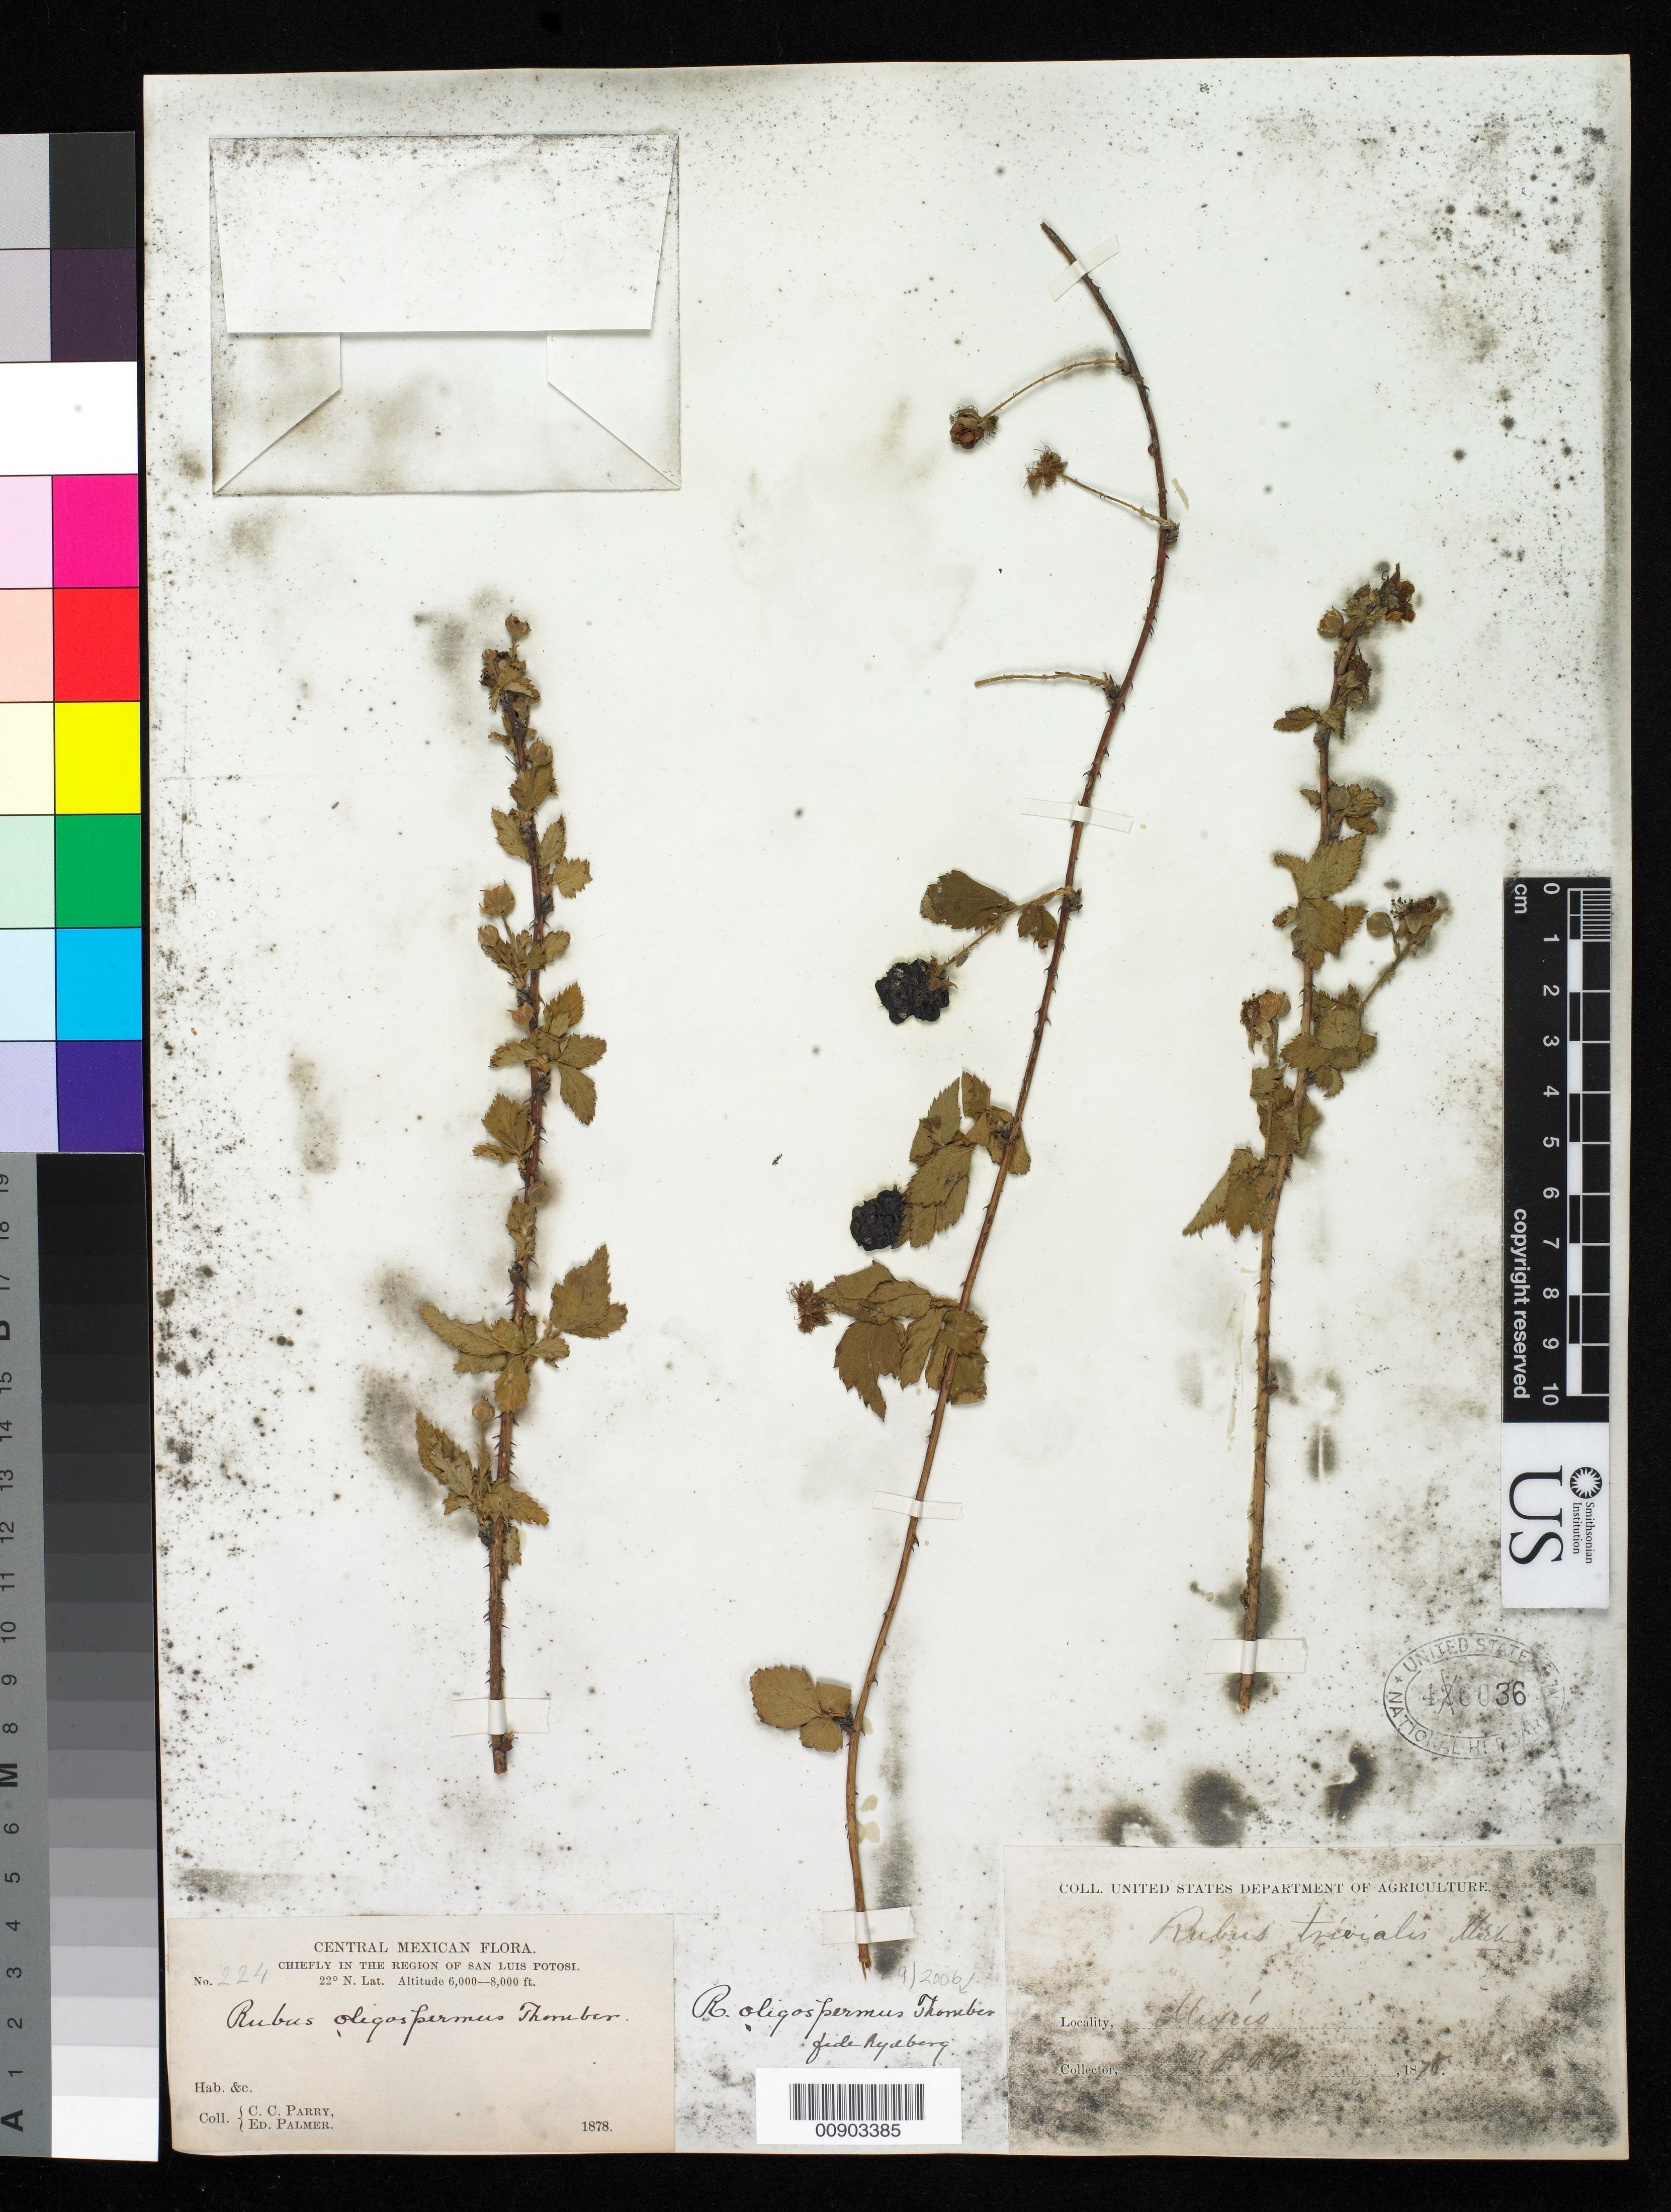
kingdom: Plantae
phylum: Tracheophyta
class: Magnoliopsida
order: Rosales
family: Rosaceae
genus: Rubus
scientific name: Rubus oligospermus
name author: Thornber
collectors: C. C. Parry & E. Palmer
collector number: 224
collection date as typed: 1878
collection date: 1878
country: Mexico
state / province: San Luis Potosí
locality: Chiefly in the region of San Luis Potosí.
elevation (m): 1829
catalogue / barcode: US 426036